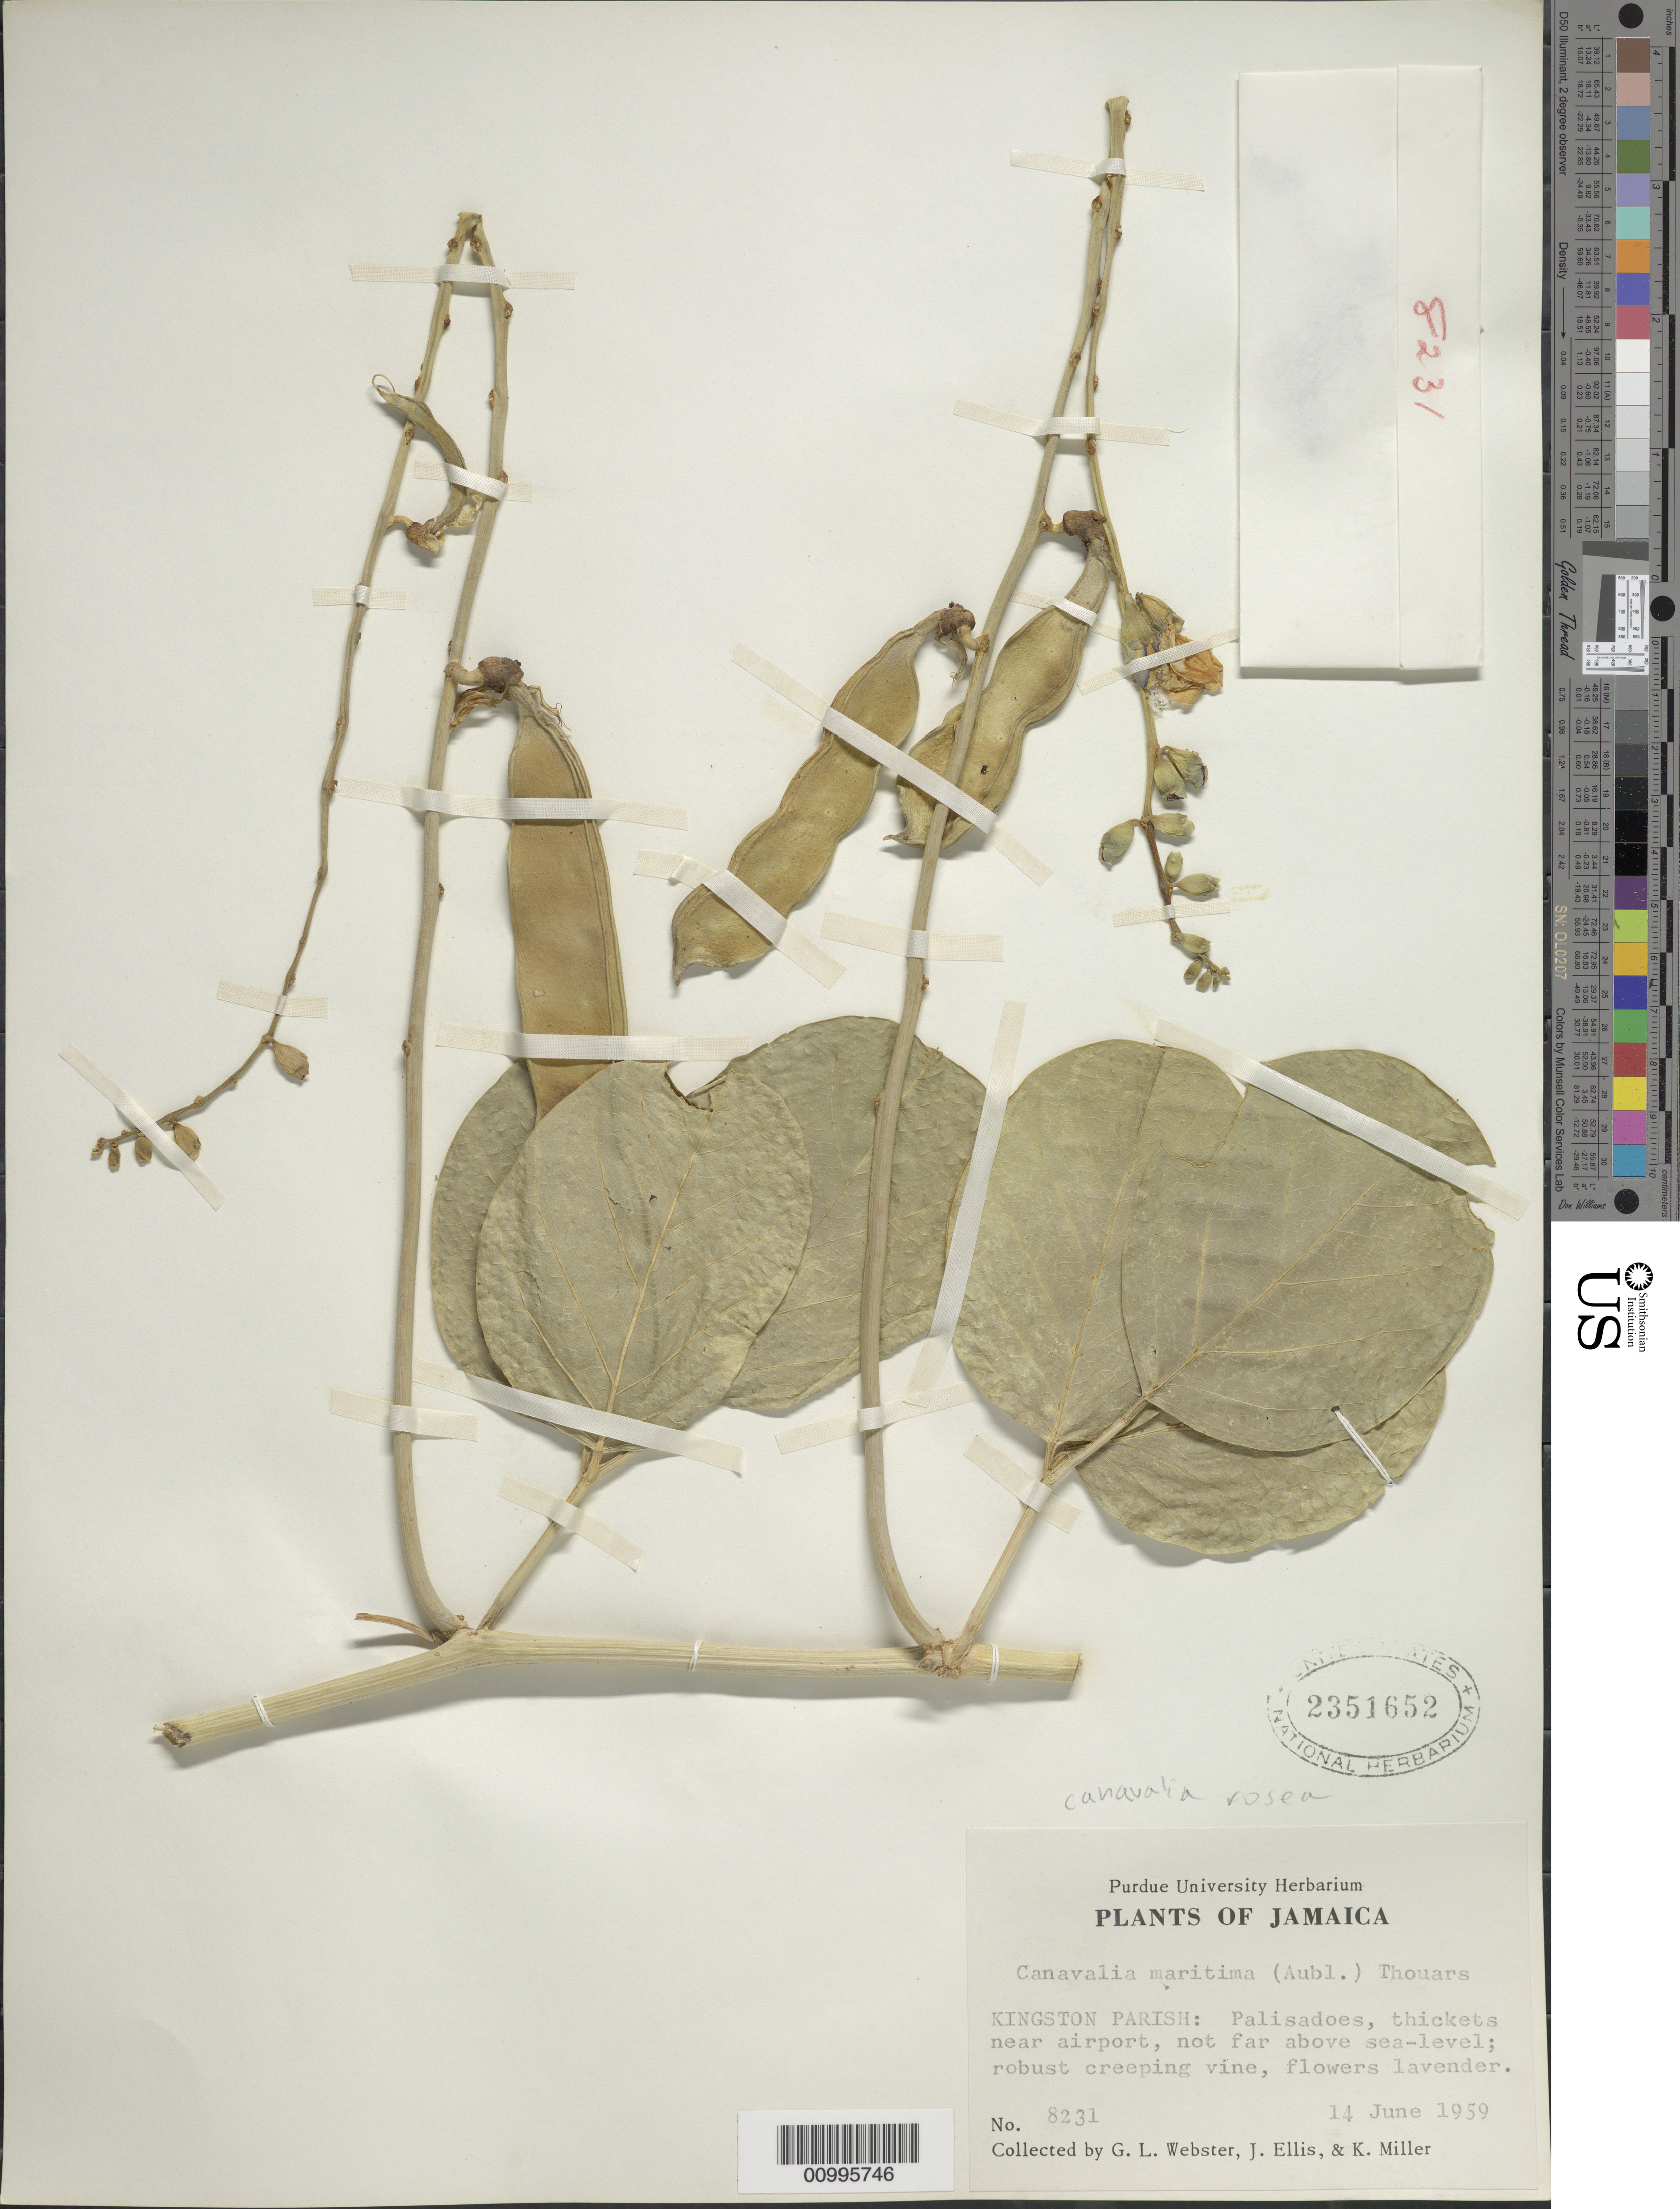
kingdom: Plantae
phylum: Tracheophyta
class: Magnoliopsida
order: Fabales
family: Fabaceae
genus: Canavalia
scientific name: Canavalia rosea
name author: (Sw.) DC.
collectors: G. L. Webster, J. Ellis & K. Miller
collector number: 8231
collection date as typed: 14 Jun 1959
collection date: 1959-06-14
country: Jamaica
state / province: Kingston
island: Jamaica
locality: Near airport, not far above sea-level.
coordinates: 0 N, 0 E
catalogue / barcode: US 2351652